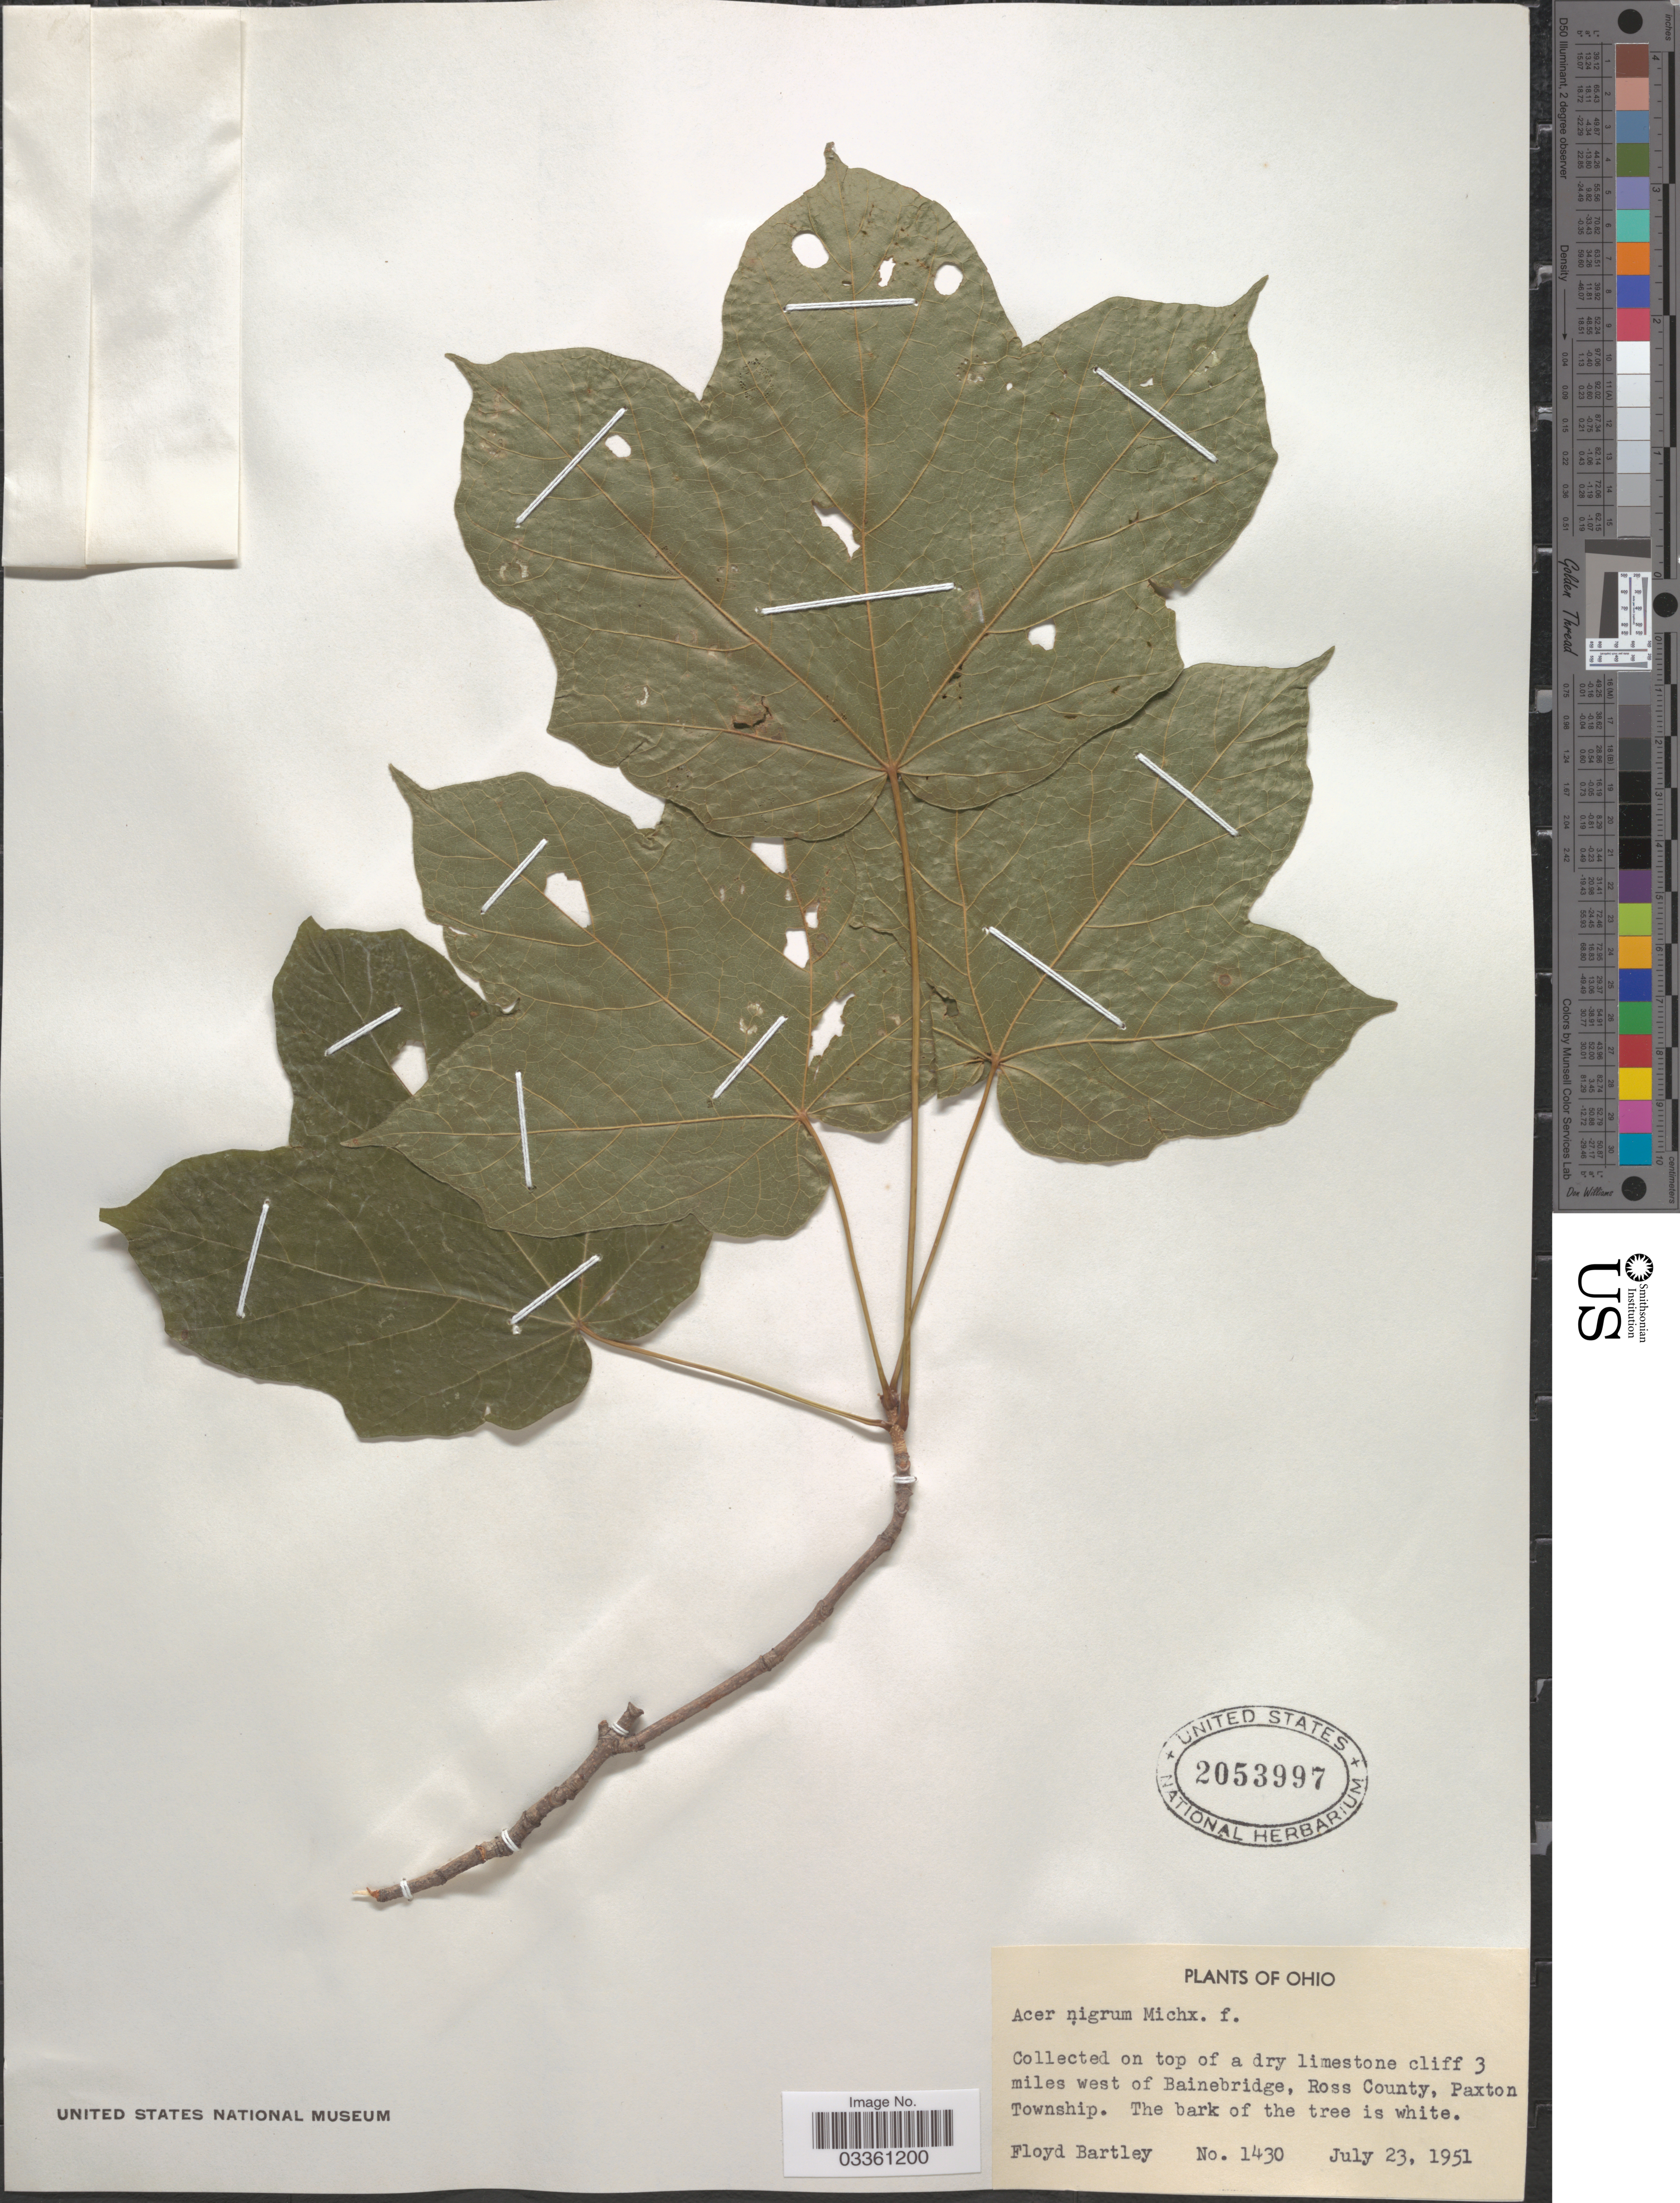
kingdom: Plantae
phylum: Tracheophyta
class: Magnoliopsida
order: Sapindales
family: Sapindaceae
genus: Acer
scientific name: Acer saccharum subsp. nigrum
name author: (F. Michx.) Desmarais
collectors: F. Bartley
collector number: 1430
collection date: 1951-07-23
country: United States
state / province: Ohio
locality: On top of a dry limestone cliff 3 miles west of Bainebridge, Ross County, Paxton Township.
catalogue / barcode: US 2053997